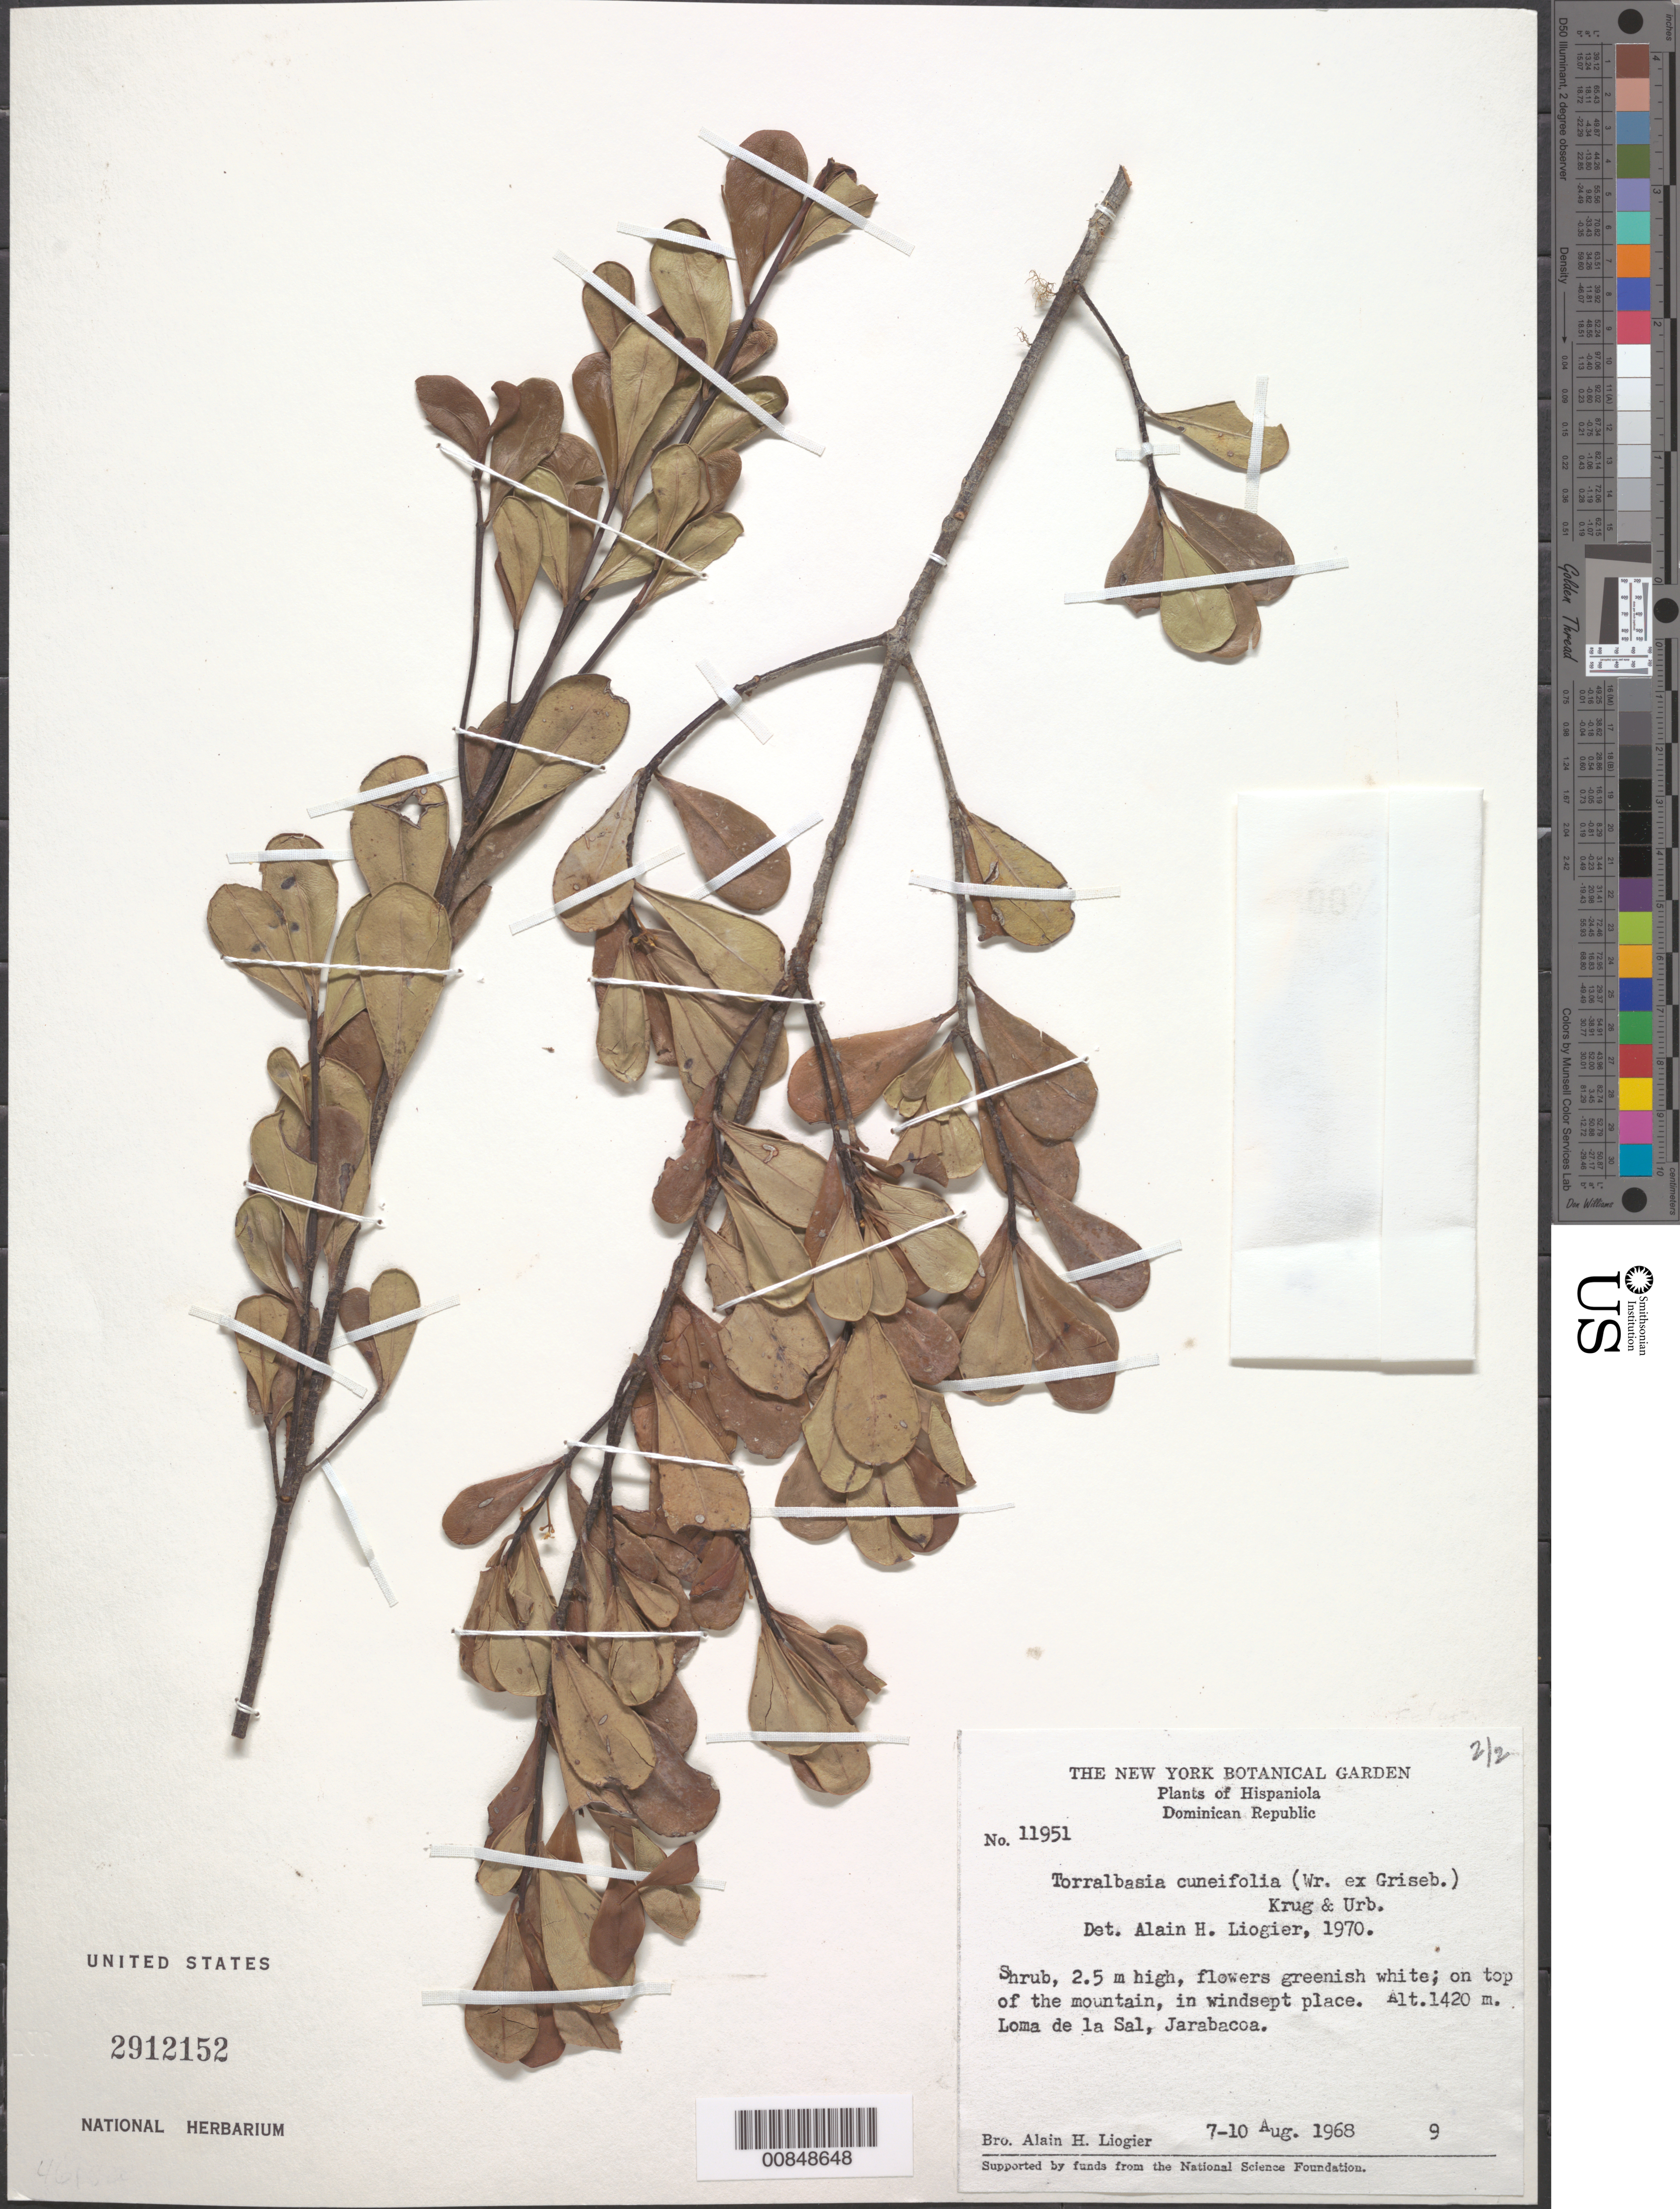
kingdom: Plantae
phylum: Tracheophyta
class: Magnoliopsida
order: Celastrales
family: Celastraceae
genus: Torralbasia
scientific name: Torralbasia cuneifolia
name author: (C. Wright ex Griseb.) Krug & Urb.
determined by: Liogier, Alain H.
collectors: A. H. Liogier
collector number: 11951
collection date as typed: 07 Aug 1968 to 10 Aug 1968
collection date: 1968-08-07/1968-08-10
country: Dominican Republic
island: Hispaniola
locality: Loma de la Sal, Jarabacoa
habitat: On top of the mountain, in windswept place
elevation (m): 1420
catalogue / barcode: US 2912152